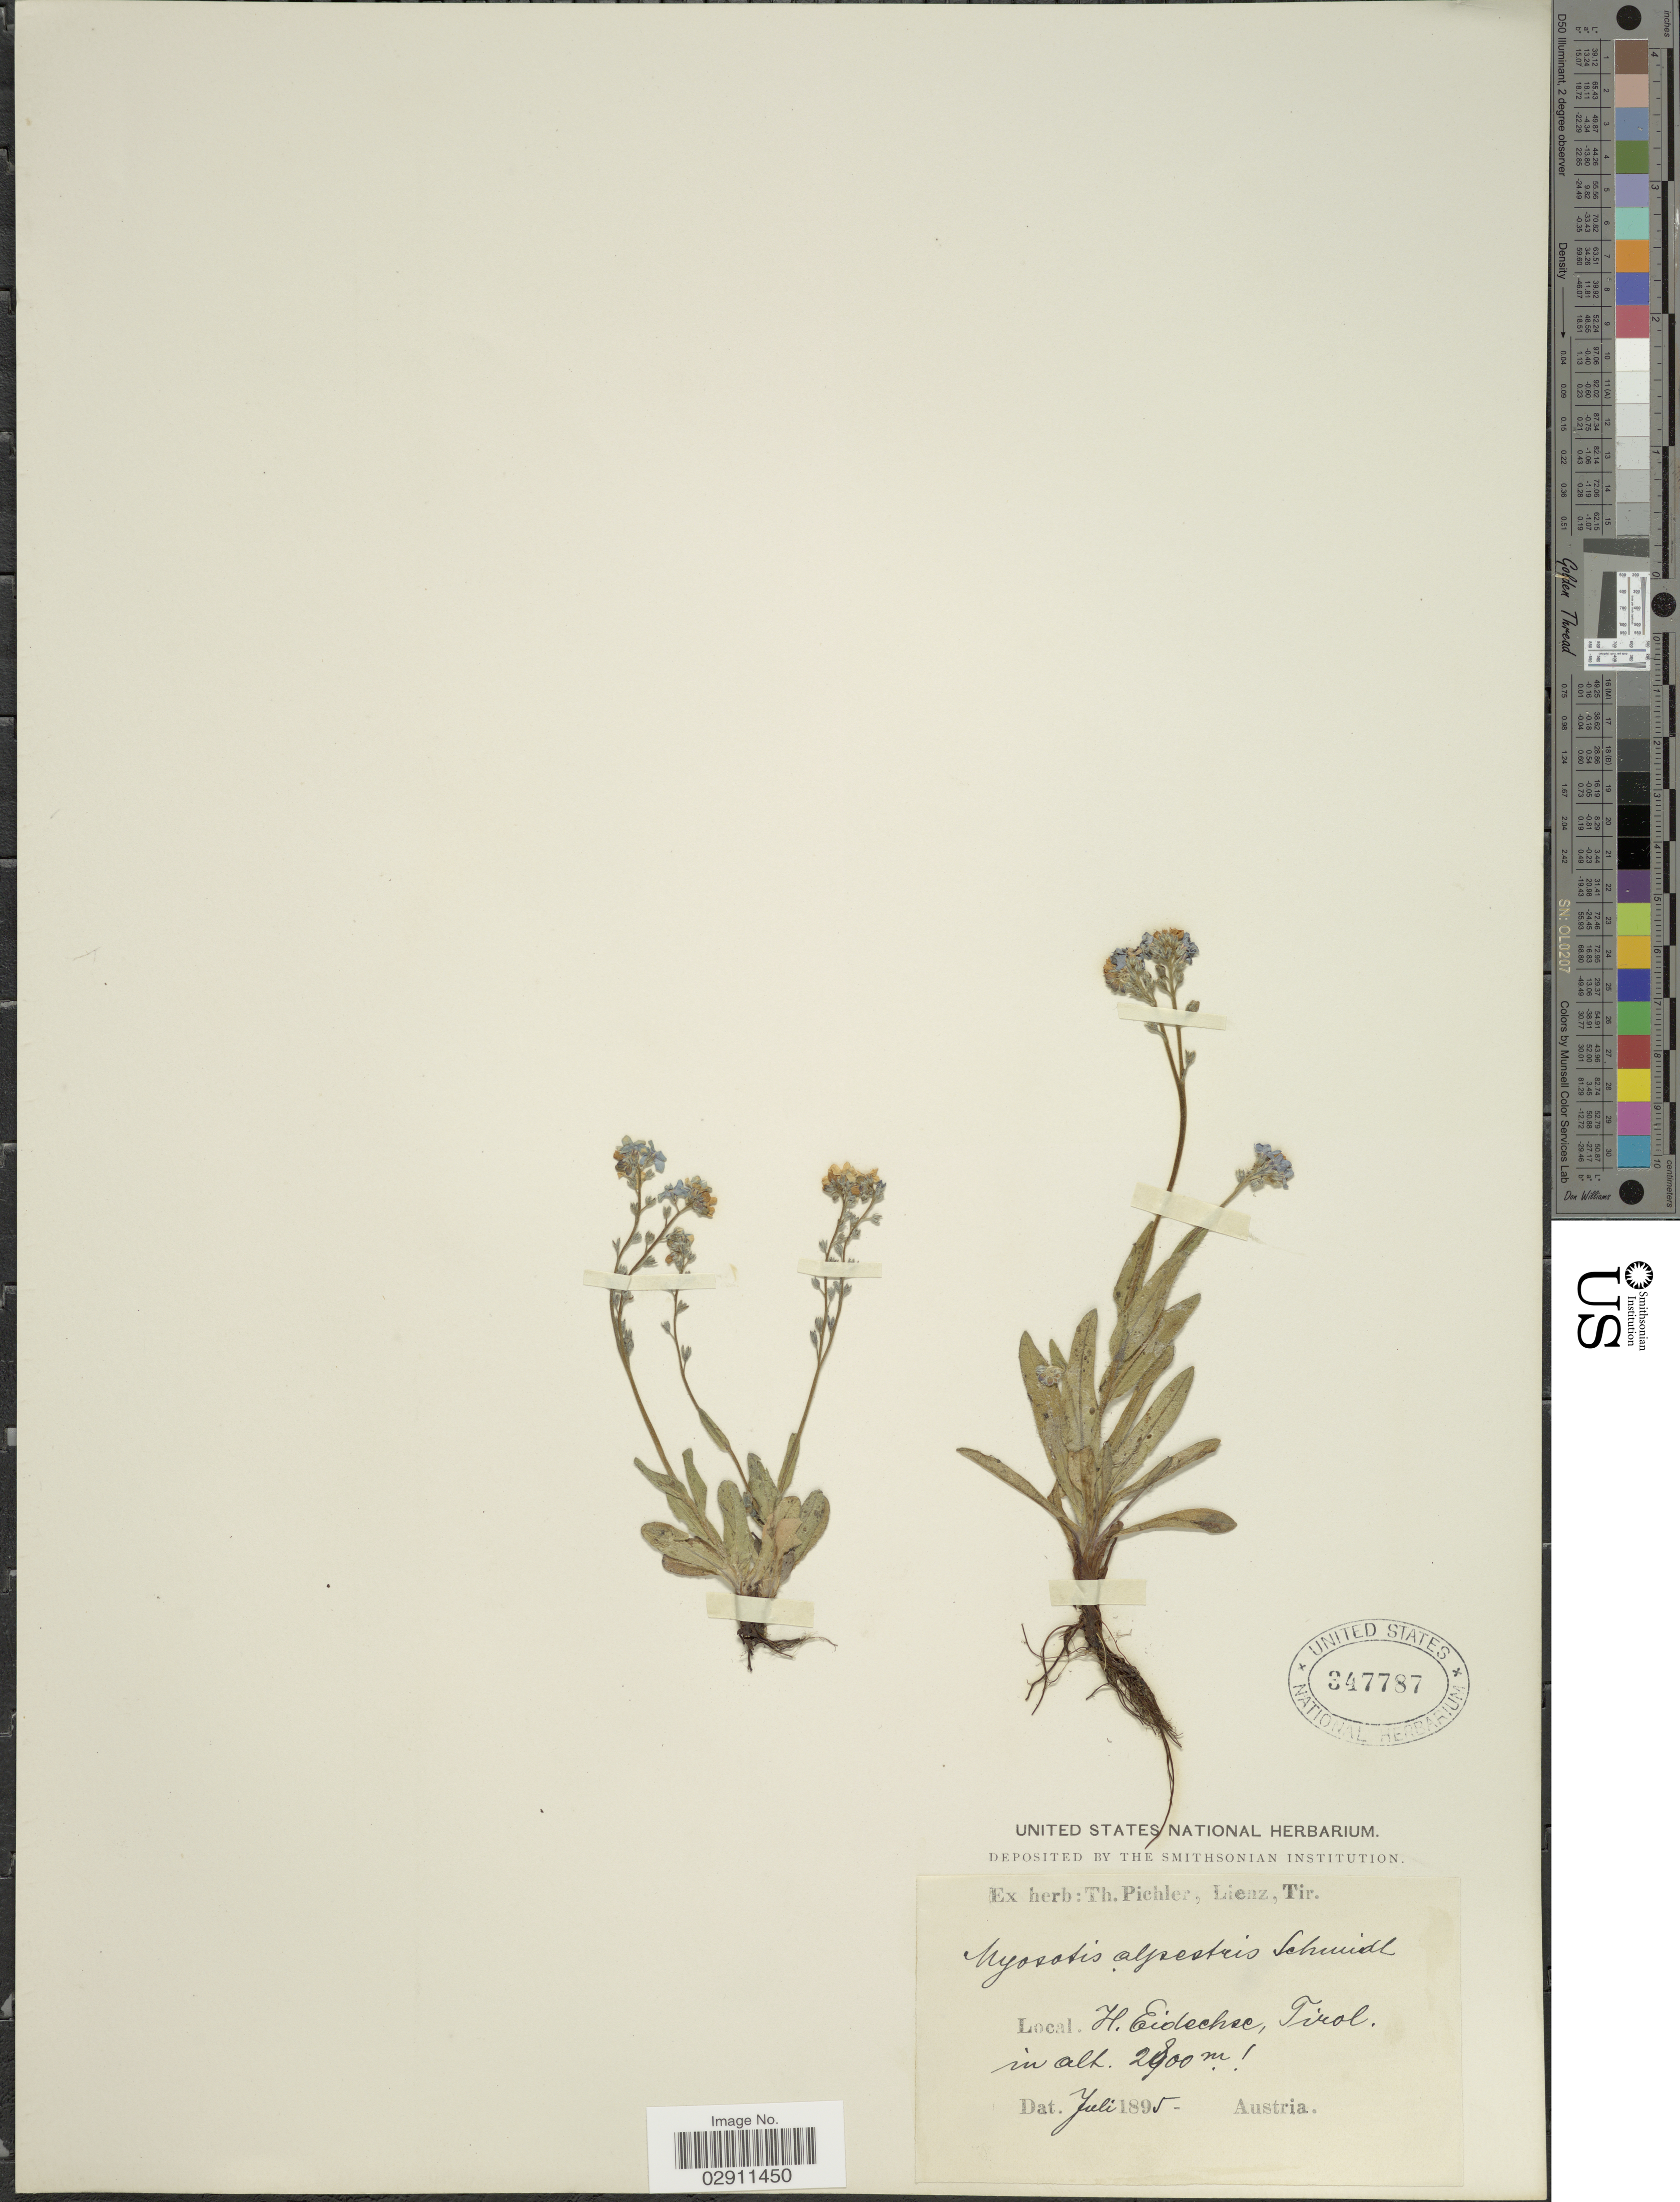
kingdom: Plantae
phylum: Tracheophyta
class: Magnoliopsida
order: Boraginales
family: Boraginaceae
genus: Myosotis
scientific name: Myosotis alpestris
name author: F.W. Schmidt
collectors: ex herb. T. Pichler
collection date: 1895-07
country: Austria / Italy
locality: H. Eidechse, Tirol.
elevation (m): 2800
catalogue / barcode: US 347787